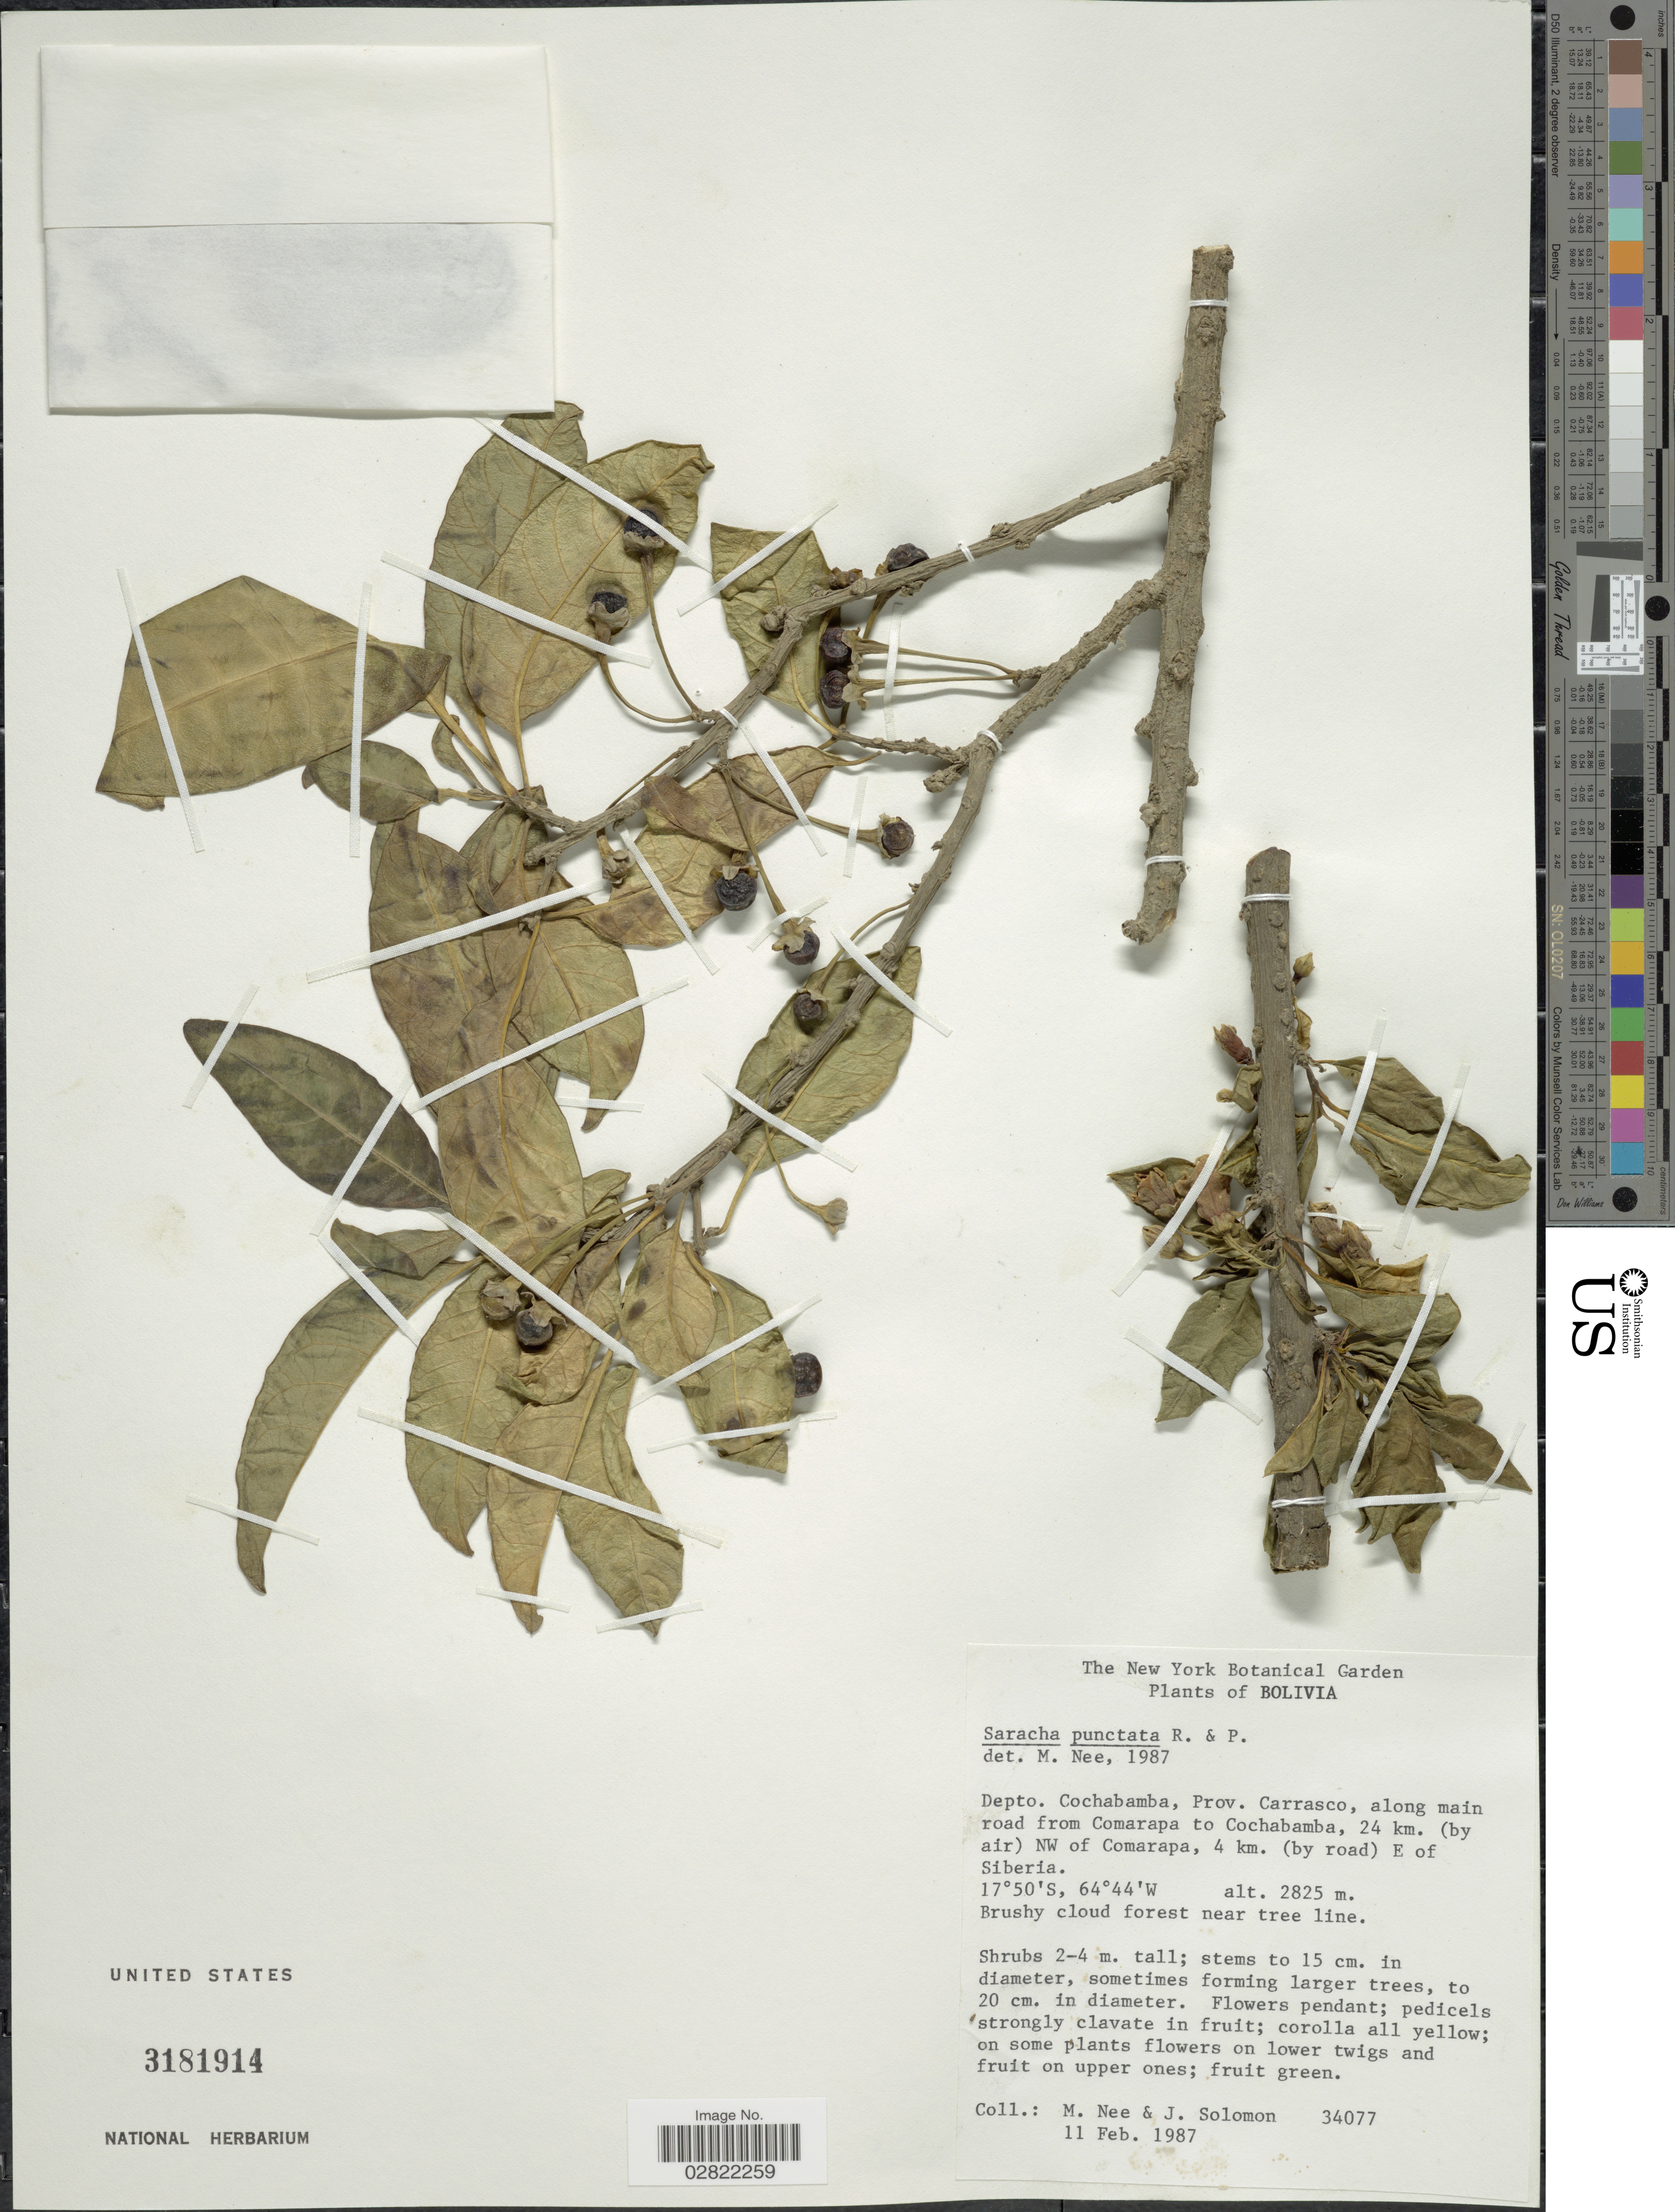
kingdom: Plantae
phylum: Tracheophyta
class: Magnoliopsida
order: Solanales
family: Solanaceae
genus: Saracha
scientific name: Saracha punctata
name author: Ruiz & Pav.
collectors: M. Nee & J. Solomon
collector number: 34077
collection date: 1987-02-11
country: Bolivia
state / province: Cochabamba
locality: Depto. Cochabamba, Prov. Carrasco, along main road from Comarapa to Cochabamba, 24 km. (by air) NW of Comarapa, 4 km. (by road) E of Siberia.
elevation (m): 2825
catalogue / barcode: US 3181914